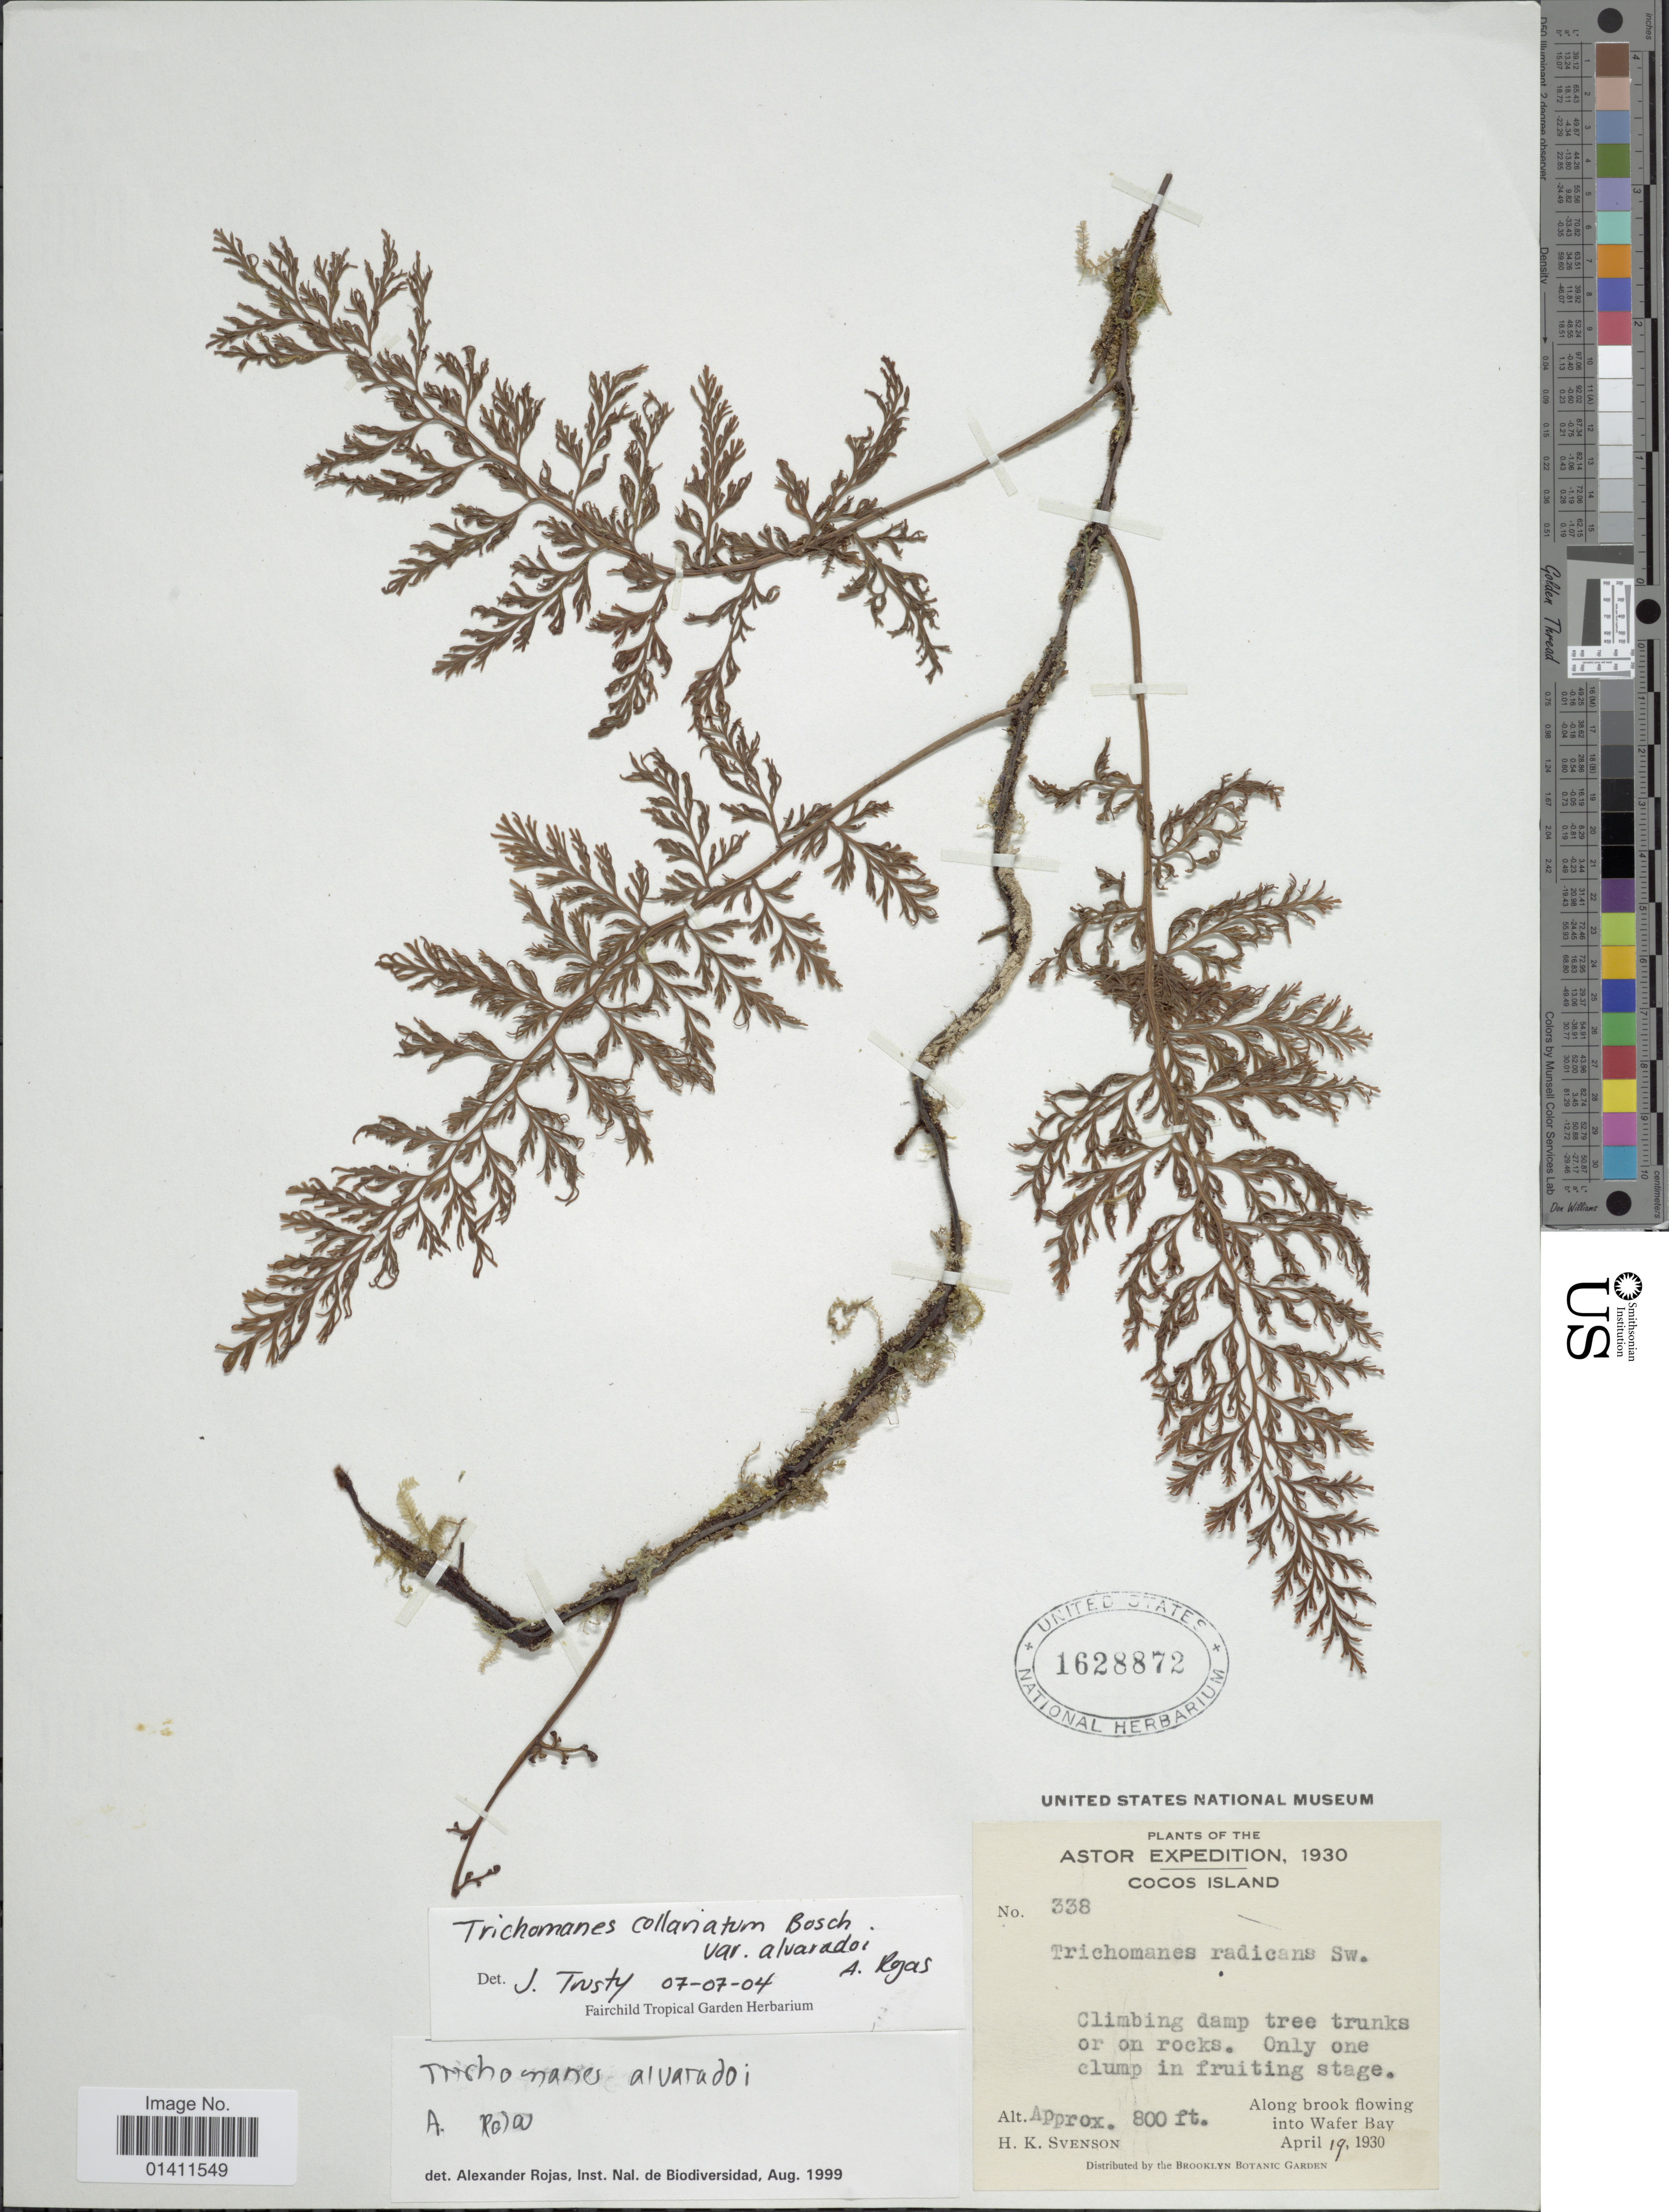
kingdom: Plantae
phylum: Tracheophyta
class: Polypodiopsida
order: Hymenophyllales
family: Hymenophyllaceae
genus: Vandenboschia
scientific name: Vandenboschia collariata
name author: (Bosch) Ebihara & K. Iwats.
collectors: H. K. Svenson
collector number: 338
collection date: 1930-04-19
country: Costa Rica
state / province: Puntarenas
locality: Cocos Island. Along brook flowing into Wafer Bay.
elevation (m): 244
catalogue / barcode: US 1628872